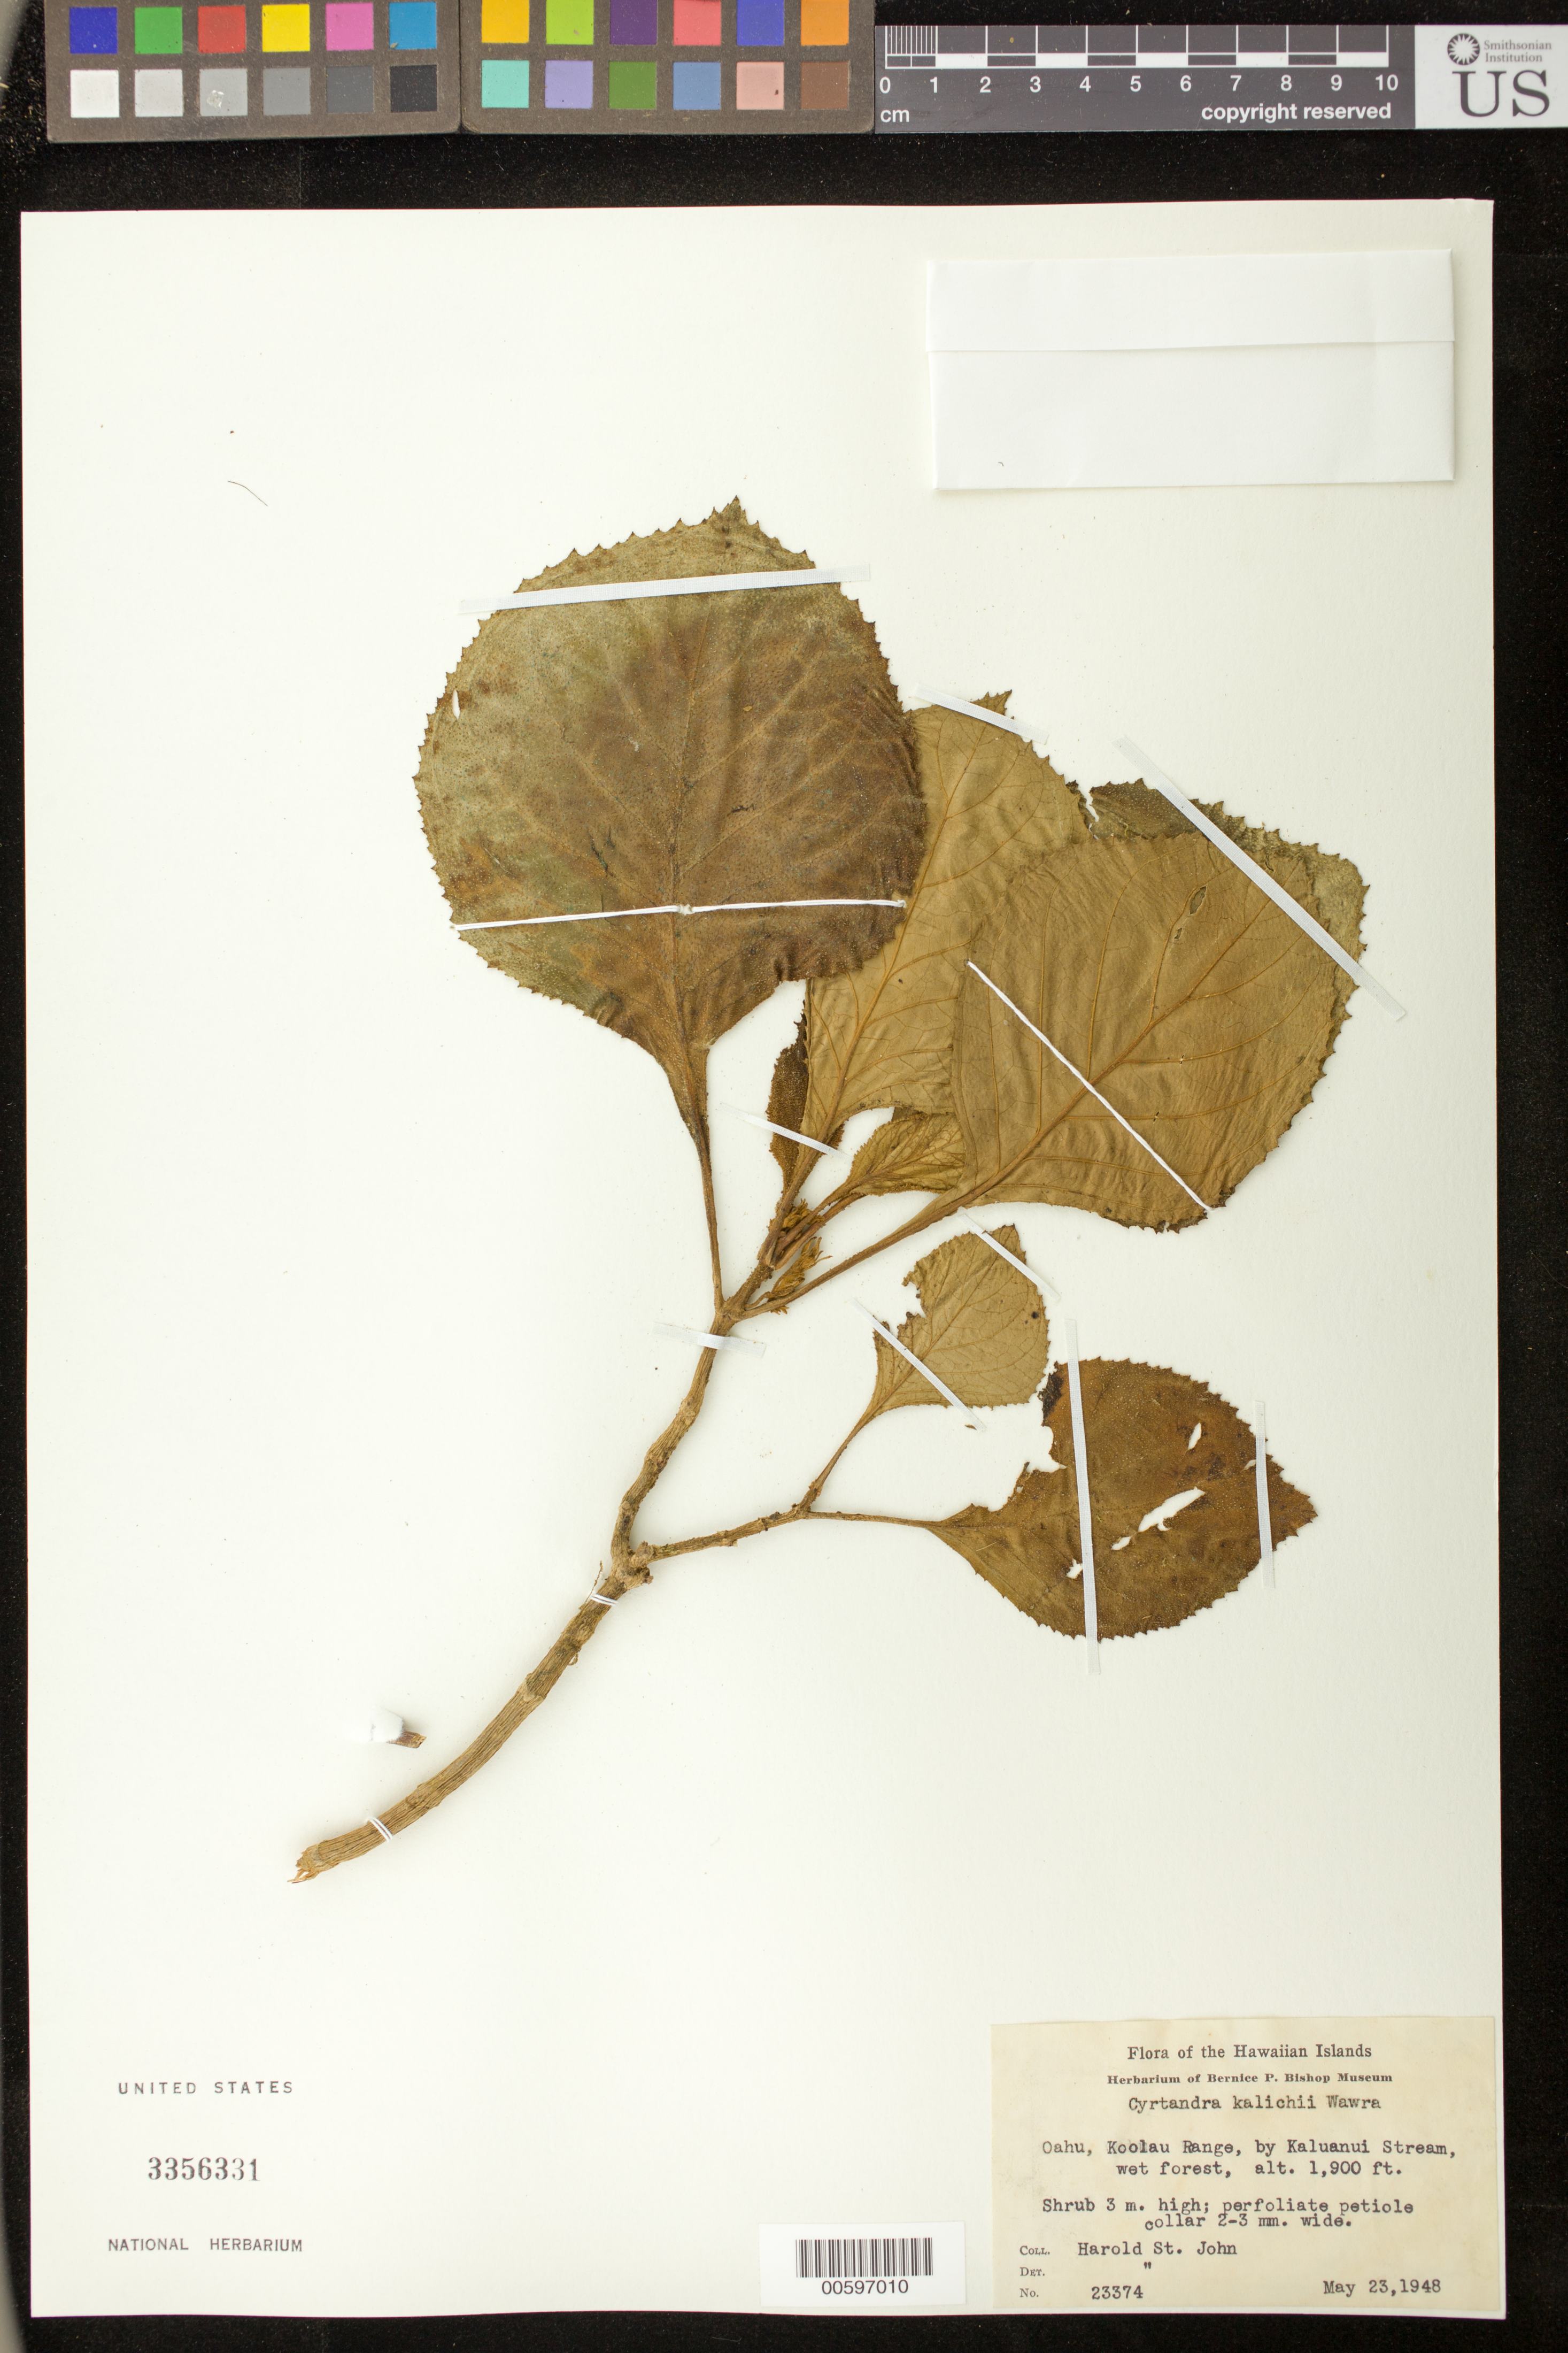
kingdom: Plantae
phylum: Tracheophyta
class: Magnoliopsida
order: Lamiales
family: Gesneriaceae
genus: Cyrtandra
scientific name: Cyrtandra kalichii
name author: Wawra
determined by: St. John, H.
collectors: H. St. John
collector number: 23374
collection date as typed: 23 May 1948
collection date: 1948-05-23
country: United States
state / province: Hawaii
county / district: Honolulu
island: Oahu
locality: Koolau Range, by Kaluanui Stream.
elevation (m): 579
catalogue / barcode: US 3356331